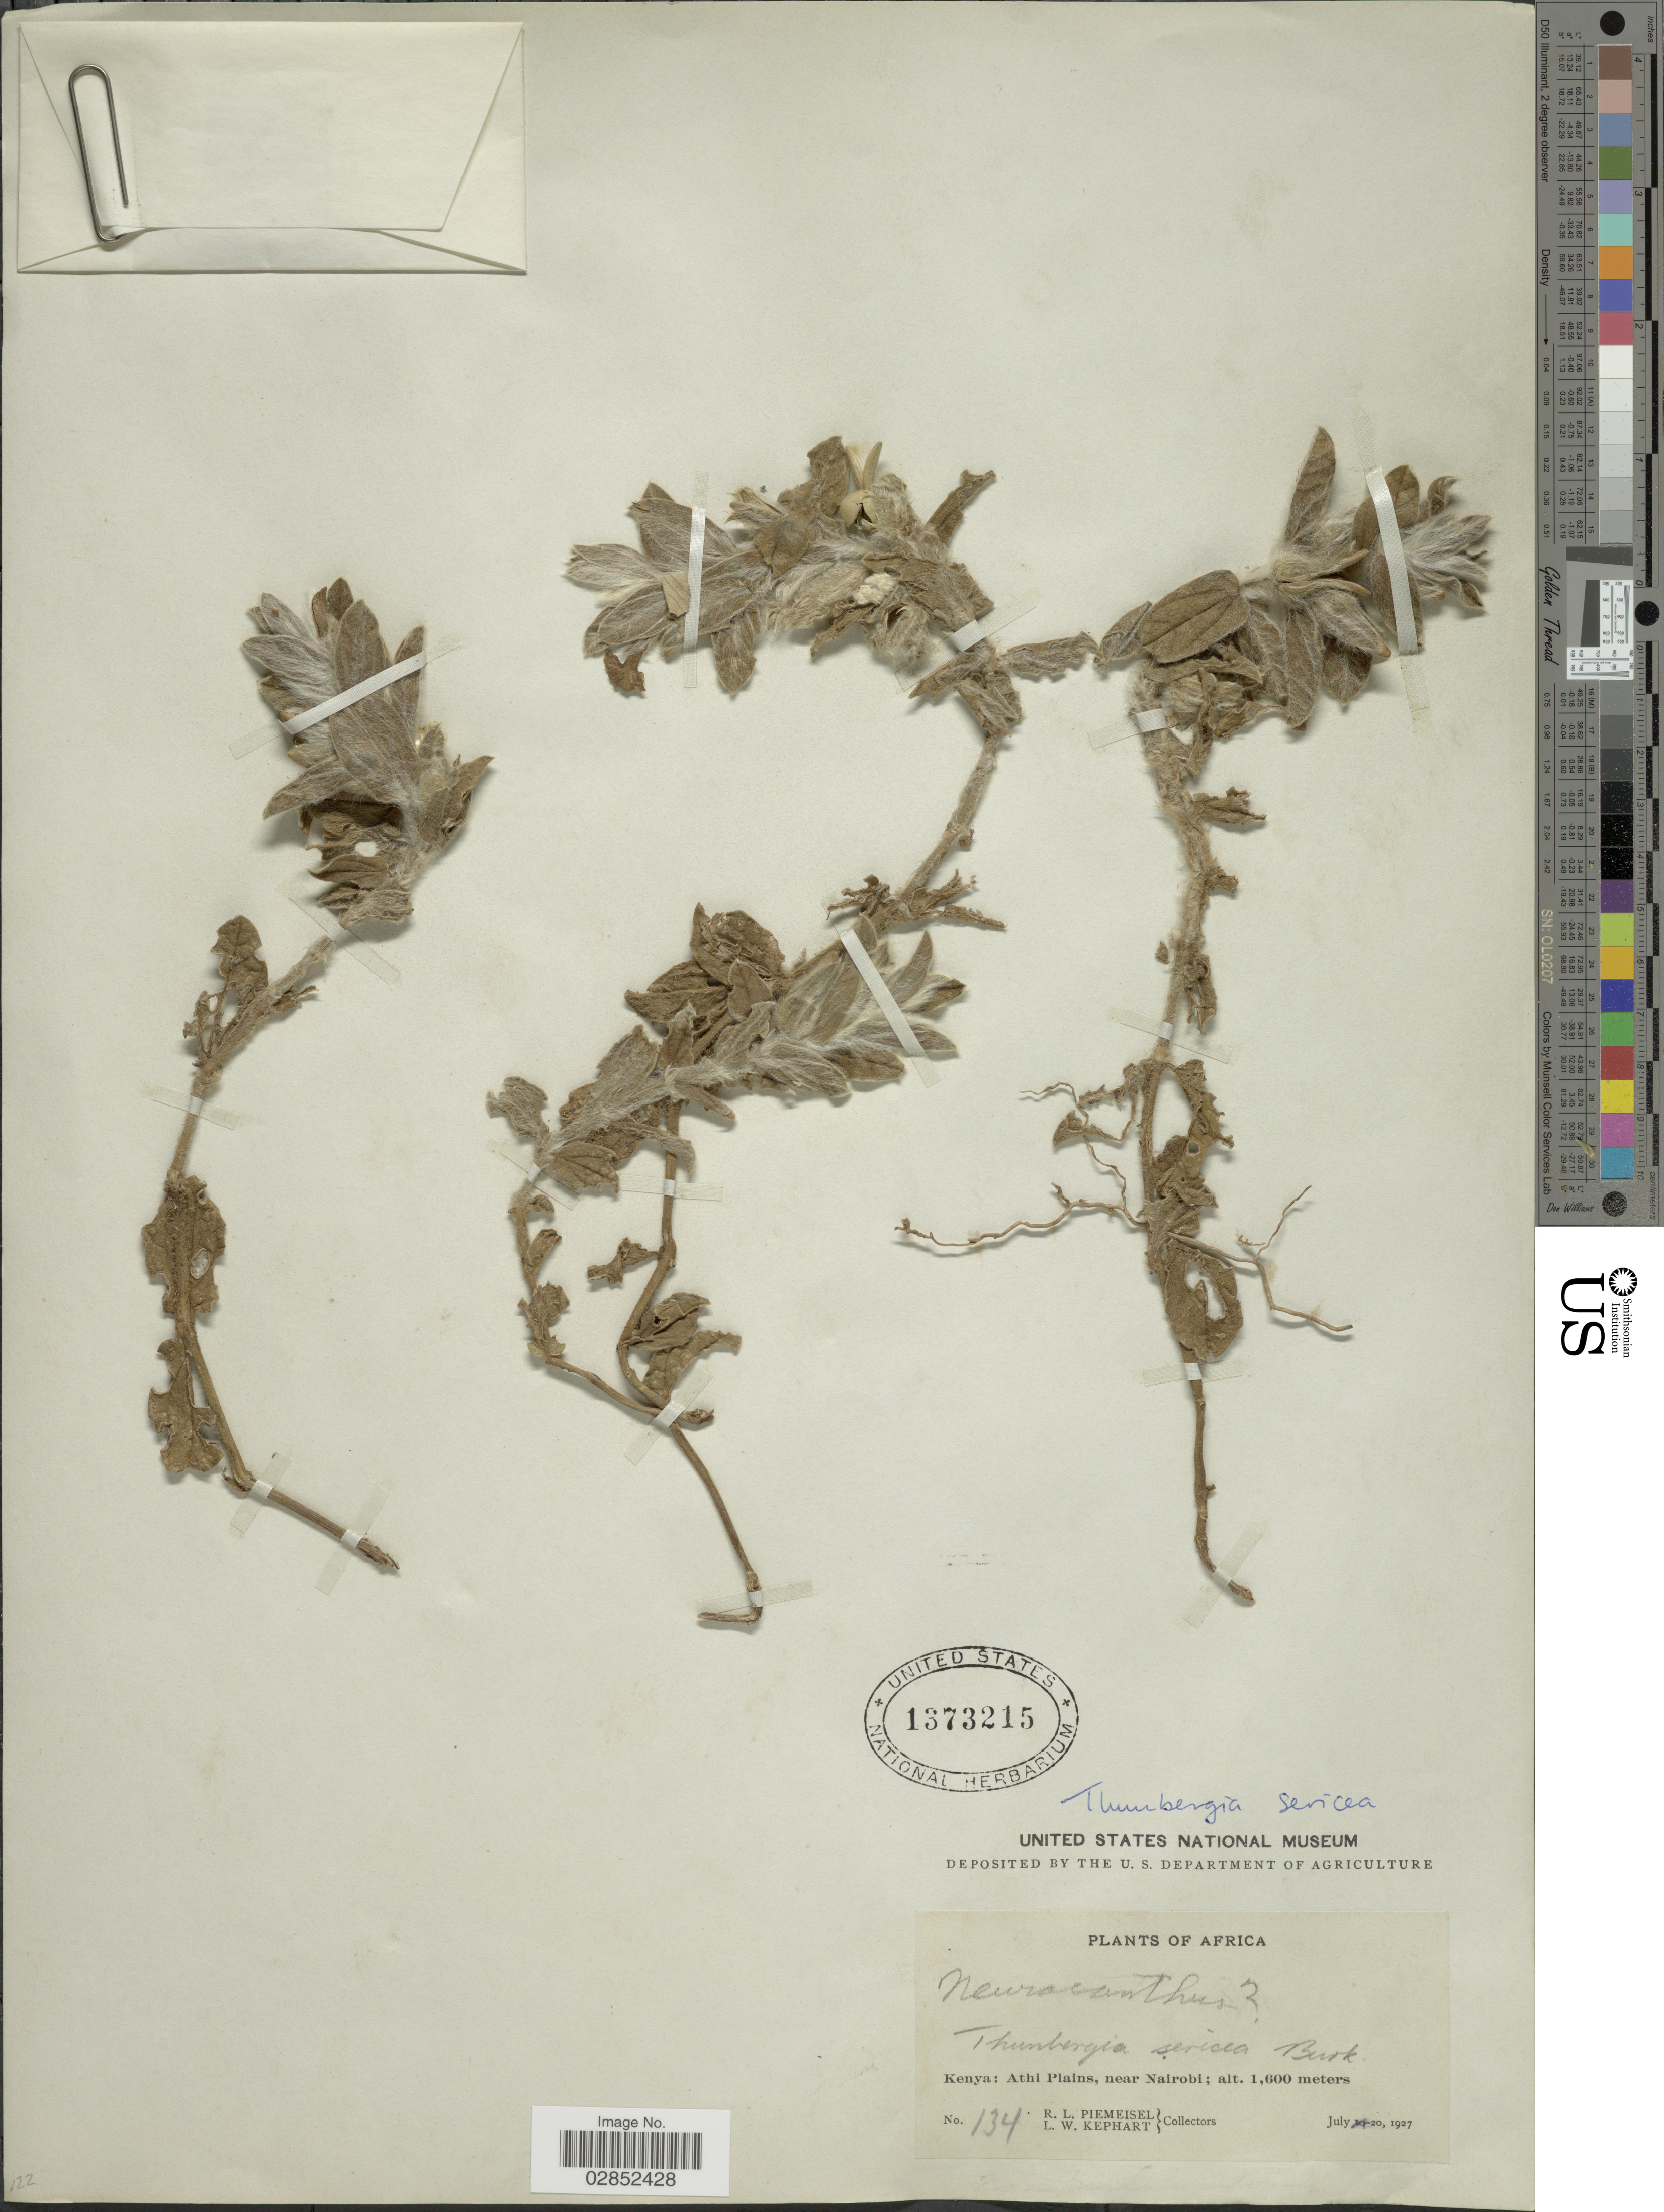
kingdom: Plantae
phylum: Tracheophyta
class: Magnoliopsida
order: Lamiales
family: Acanthaceae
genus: Thunbergia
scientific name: Thunbergia sericea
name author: Burkill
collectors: R. L. Piemeisel & L. W. Kephart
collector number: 134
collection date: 1927-07-20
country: Kenya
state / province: Nairobi Area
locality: Kenya: Athi Plains, near Nairobi.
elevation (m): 1600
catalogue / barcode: US 1373215